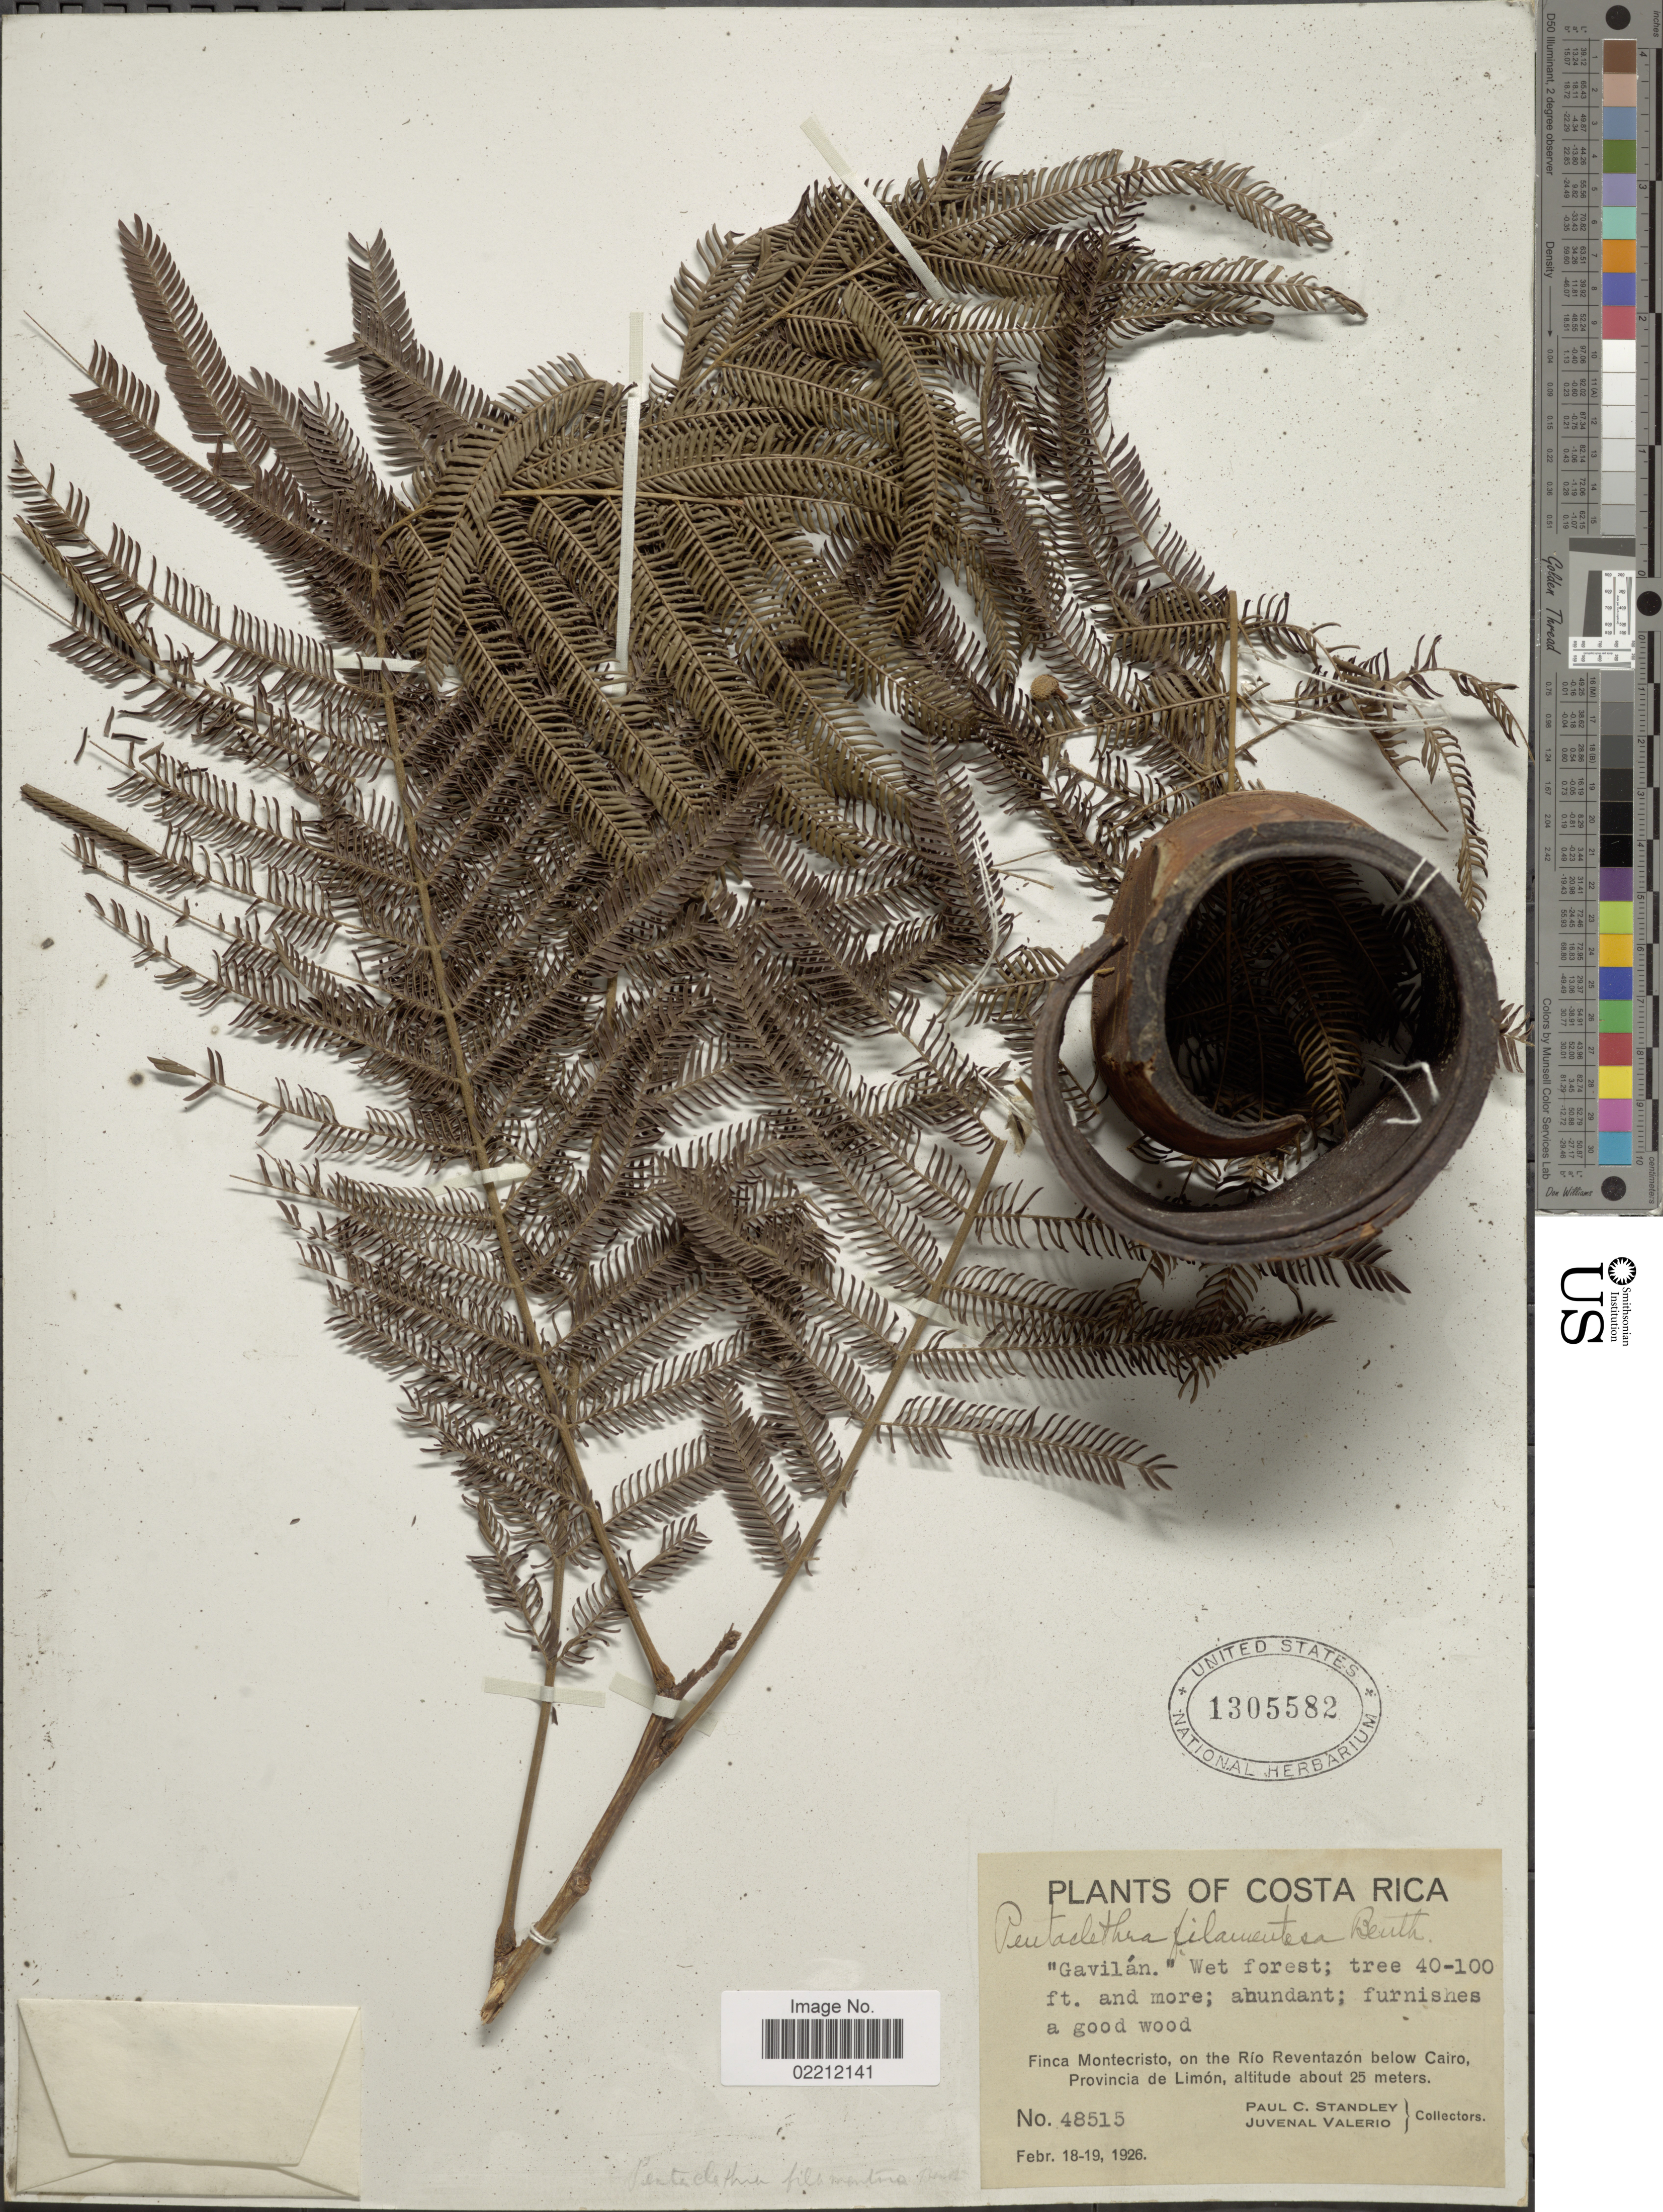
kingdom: Plantae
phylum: Tracheophyta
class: Magnoliopsida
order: Fabales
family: Fabaceae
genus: Pentaclethra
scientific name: Pentaclethra macroloba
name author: (Willd.) Kuntze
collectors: P. C. Standley & J. Valerio R.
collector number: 48515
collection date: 1926-02-18/1926-02-19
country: Costa Rica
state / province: Limón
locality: Finca Montecristo, on the Rio Reventazon below Cairo, Provincia de Limon.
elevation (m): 25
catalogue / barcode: US 1305582